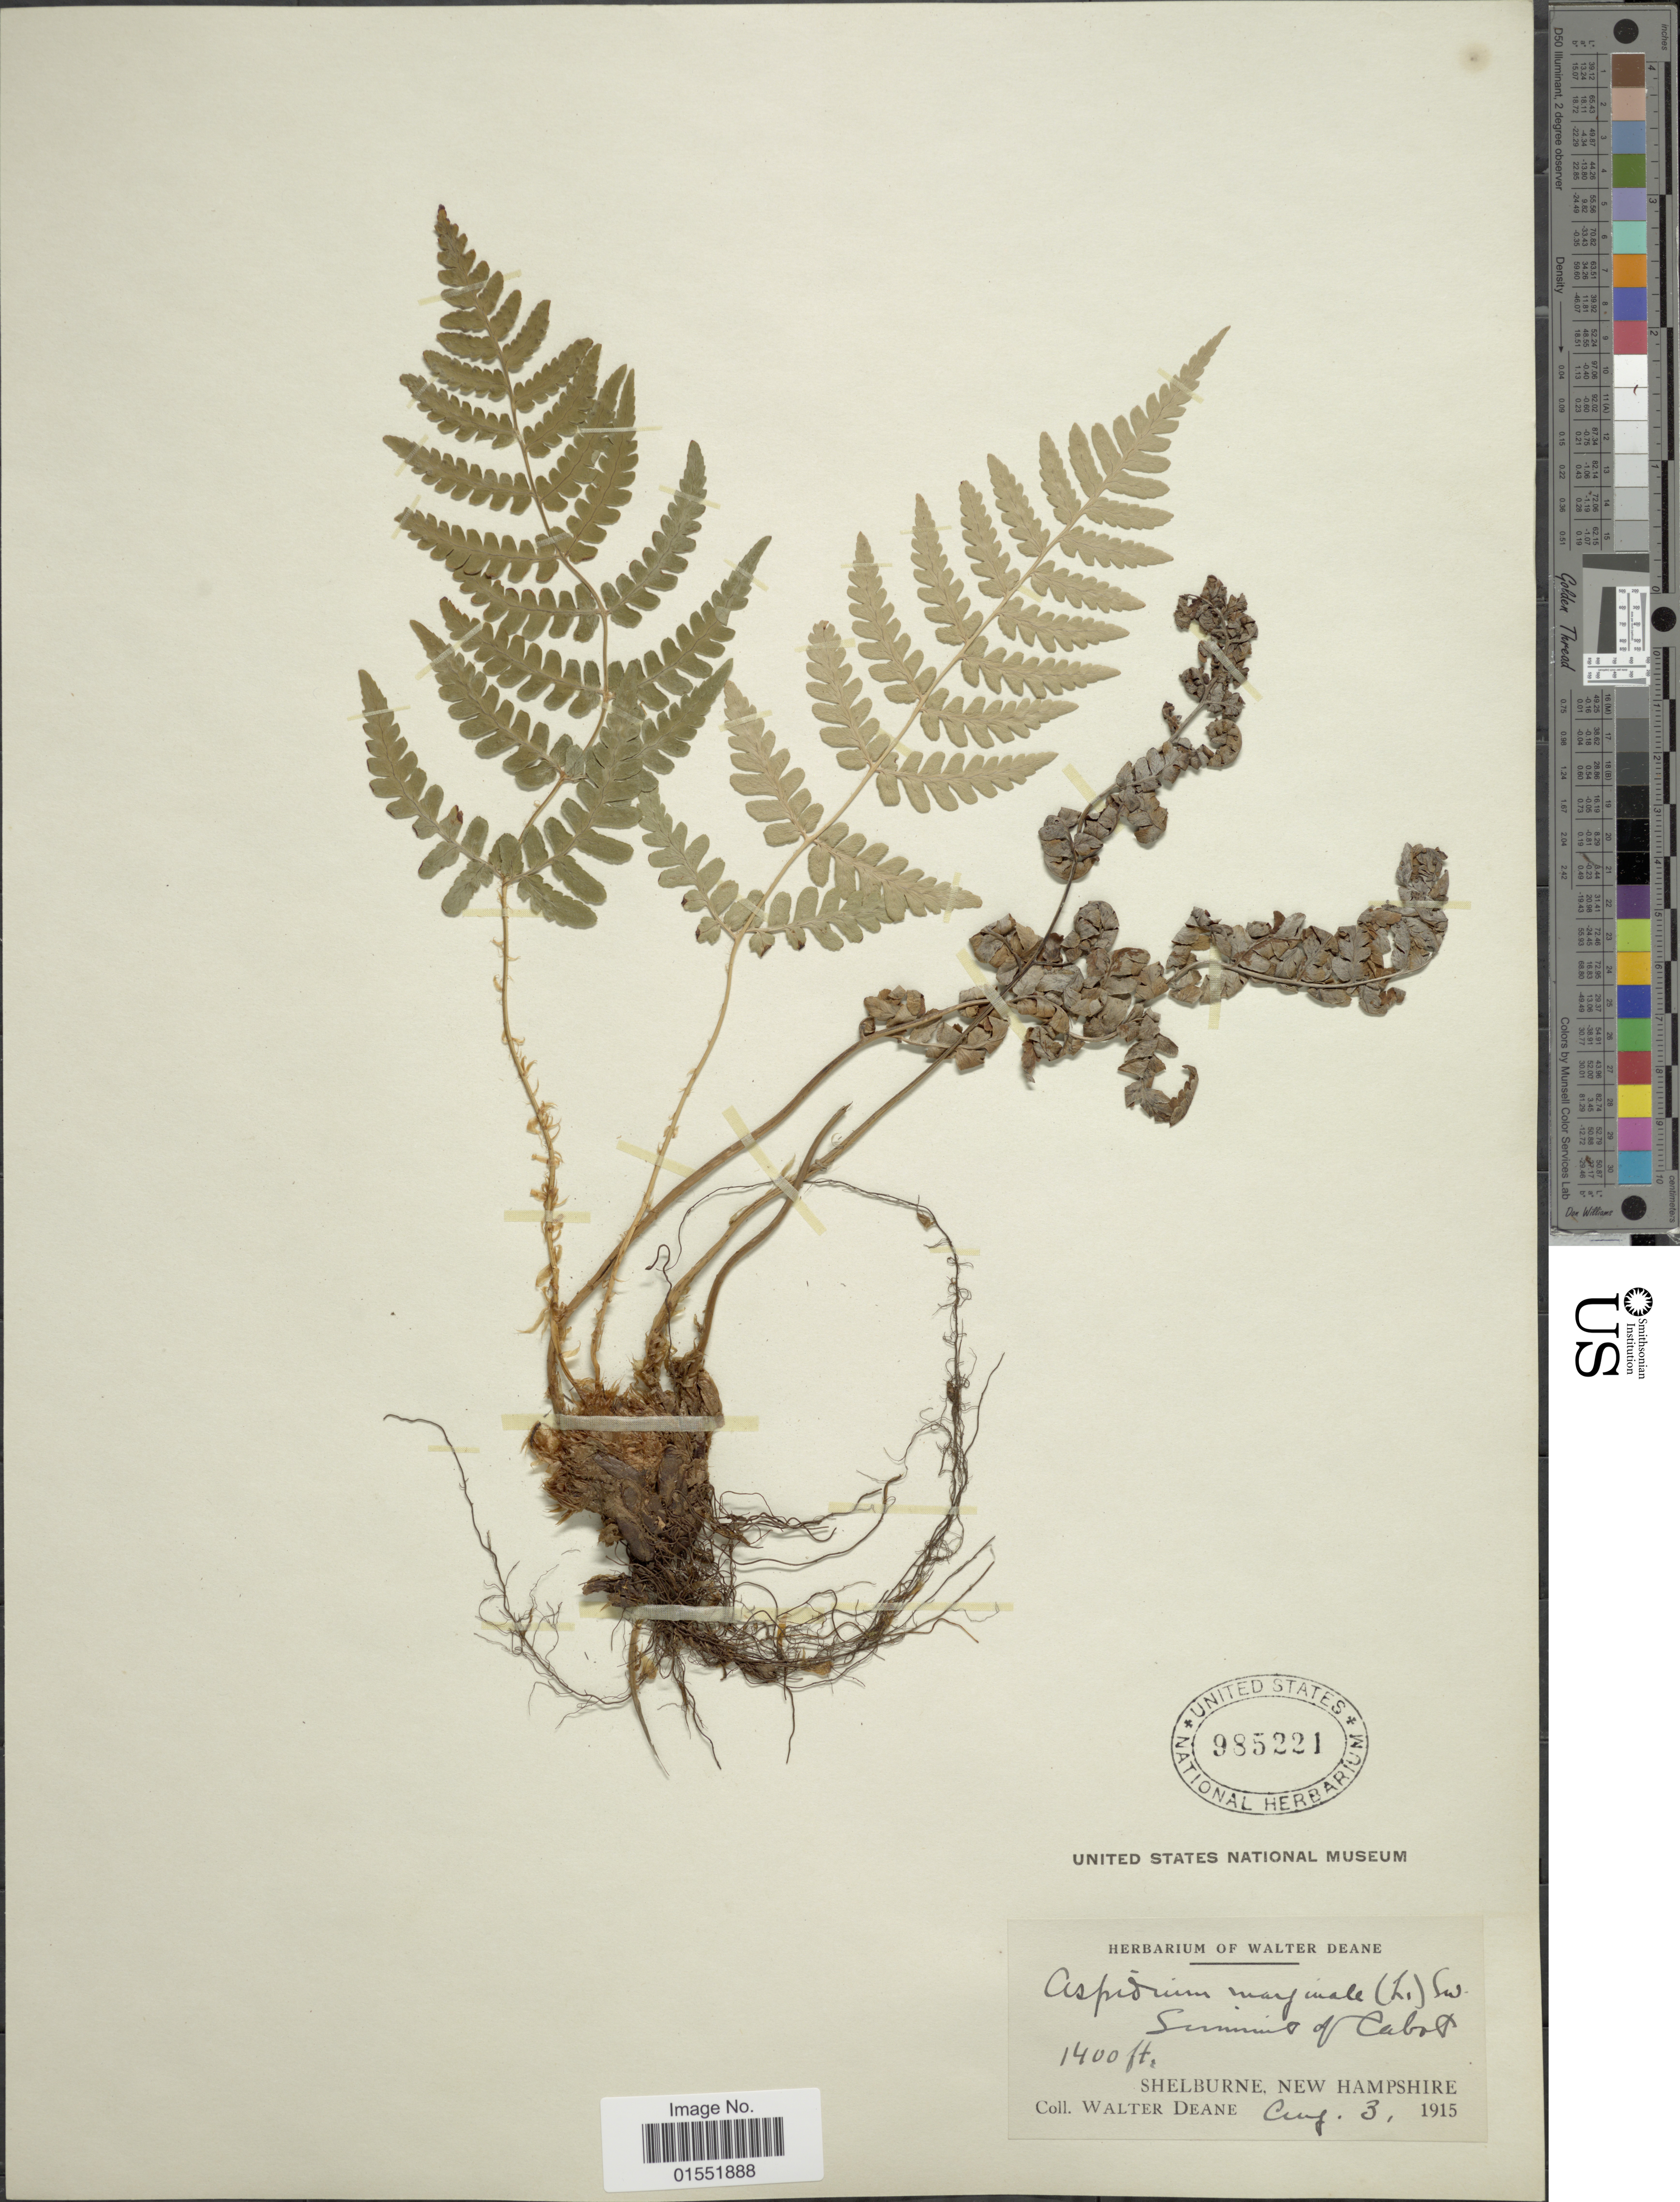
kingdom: Plantae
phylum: Tracheophyta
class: Polypodiopsida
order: Polypodiales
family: Dryopteridaceae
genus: Dryopteris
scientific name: Dryopteris marginalis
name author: (L.) A. Gray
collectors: W. Deane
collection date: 1915-08-03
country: United States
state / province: New Hampshire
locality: Summit of Cabot. Shelburne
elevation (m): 427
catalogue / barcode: US 985221